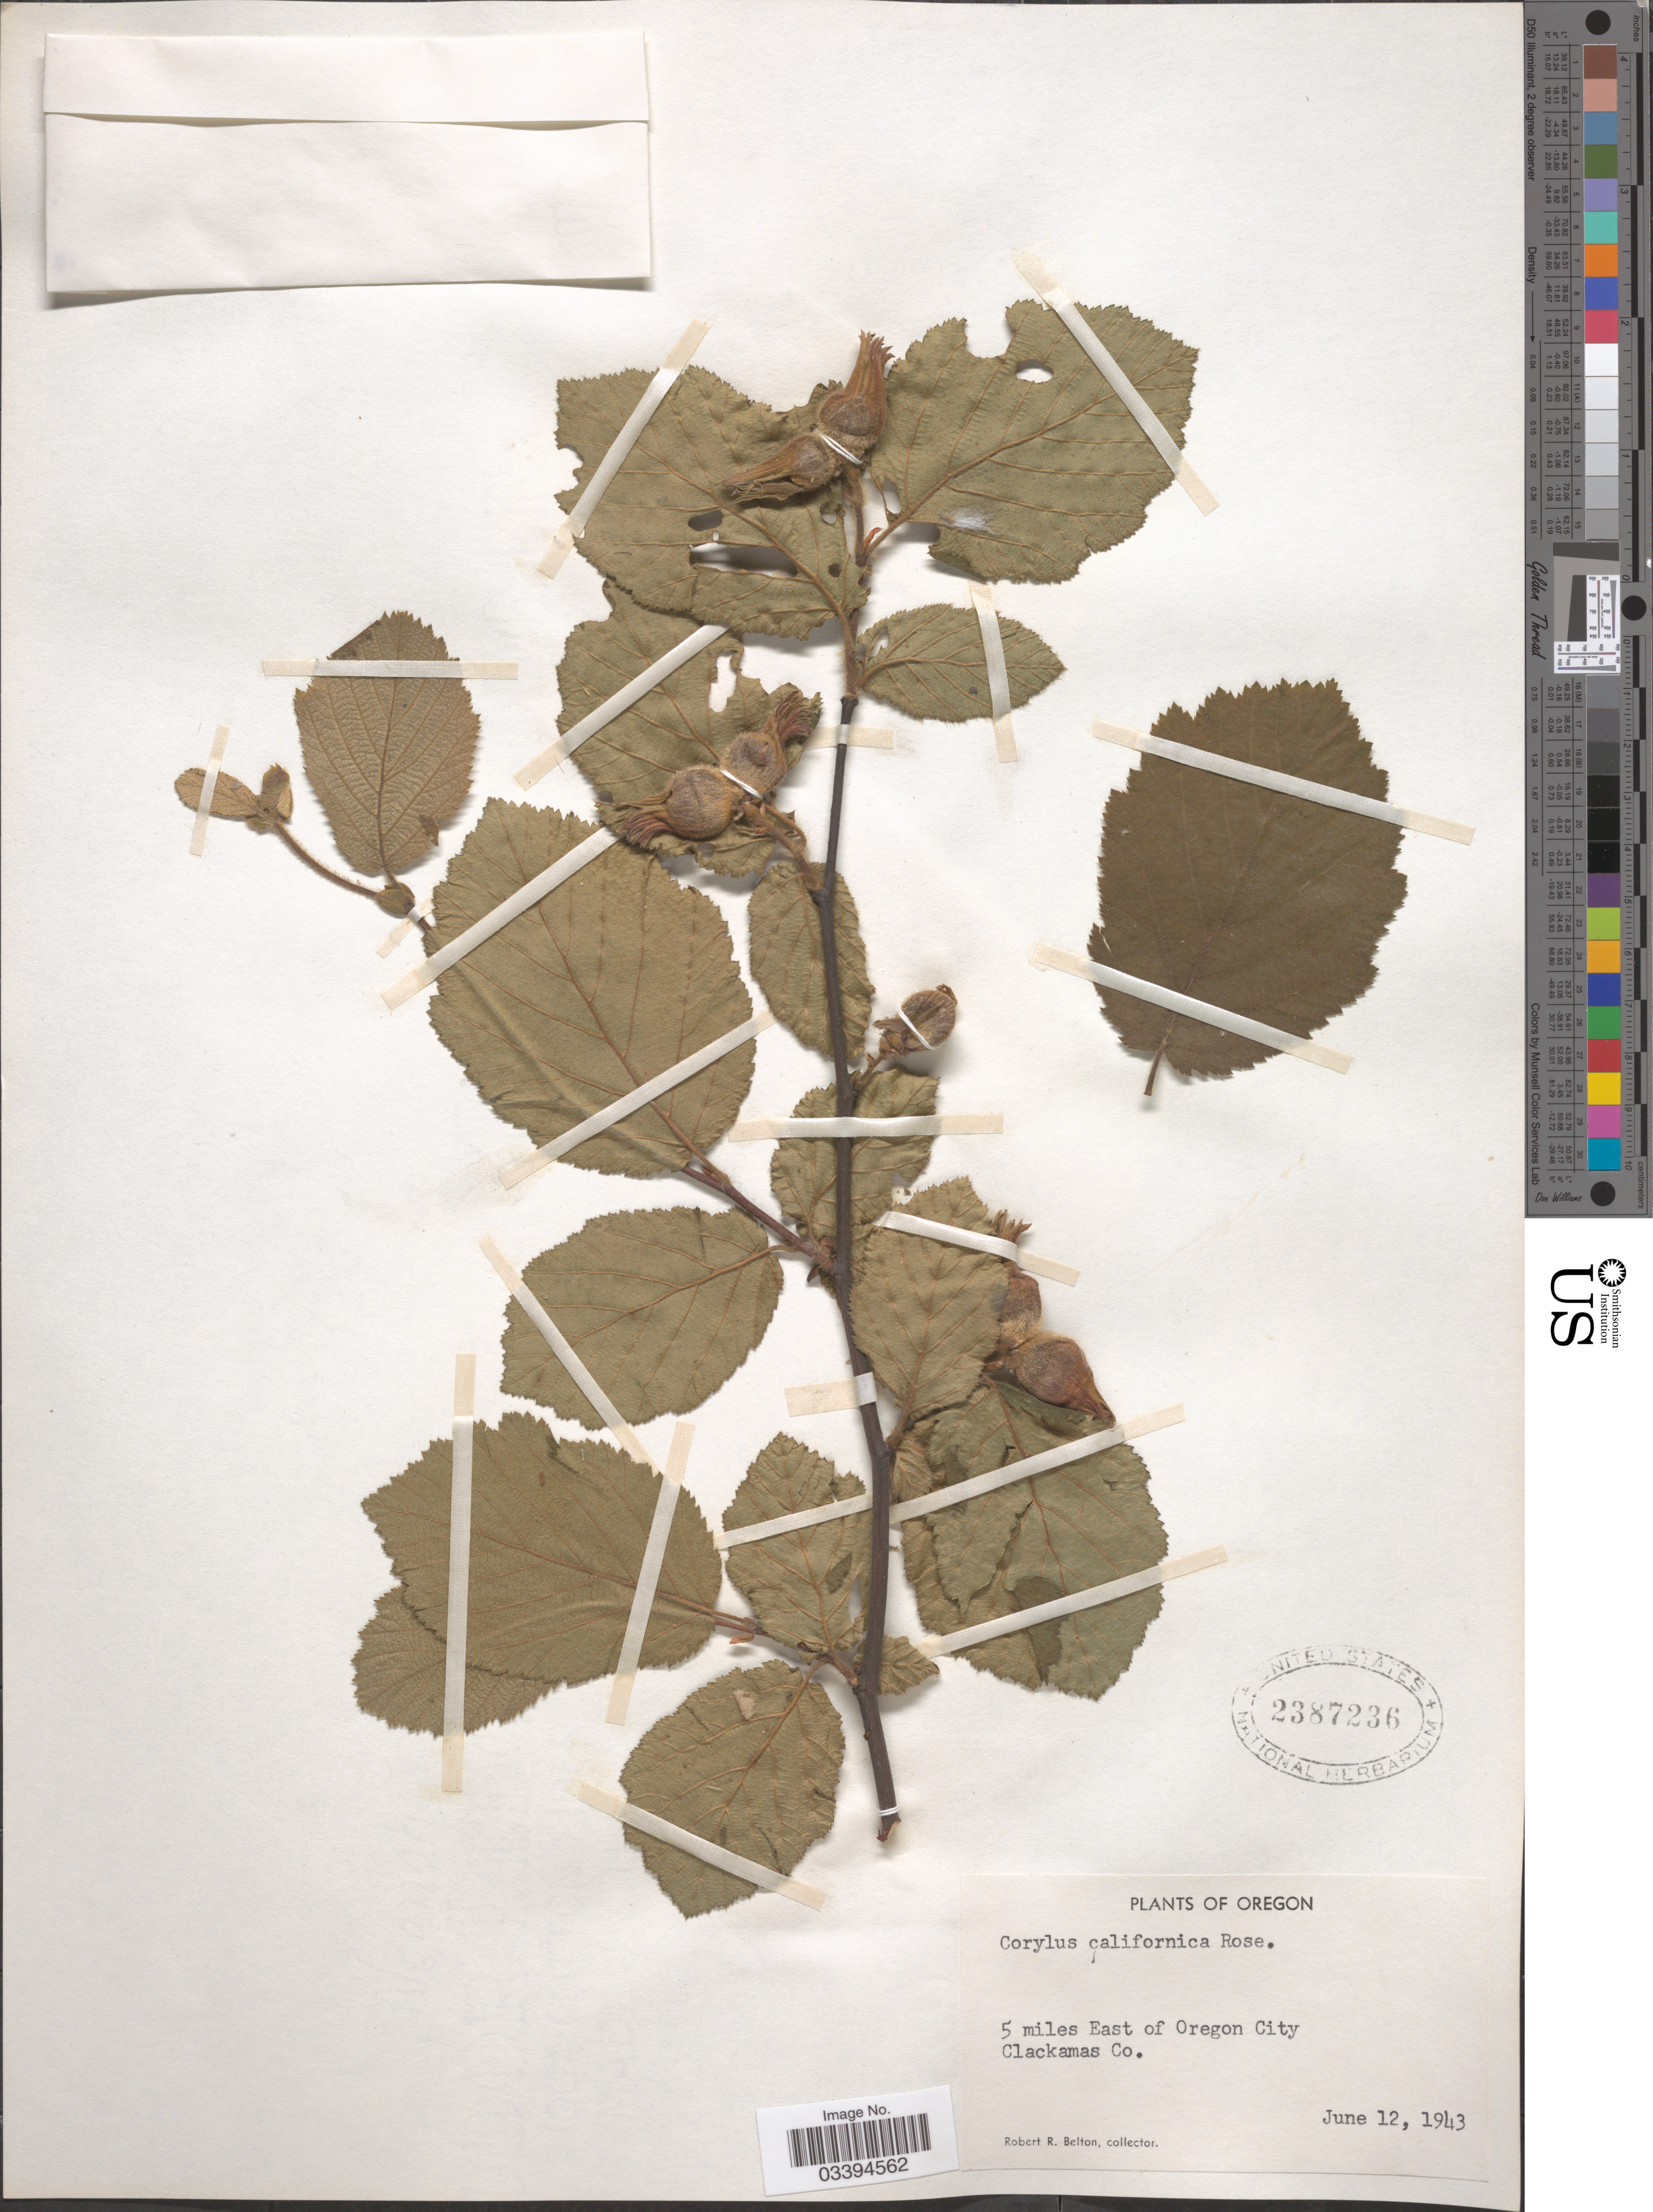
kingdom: Plantae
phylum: Tracheophyta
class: Magnoliopsida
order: Fagales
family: Betulaceae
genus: Corylus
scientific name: Corylus californica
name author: (A. DC.) Rose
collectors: R. Belton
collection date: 1943-06-12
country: United States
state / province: Oregon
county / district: Clackamas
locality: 5 miles East of Oregon City Clackamas Co.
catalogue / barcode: US 2387236